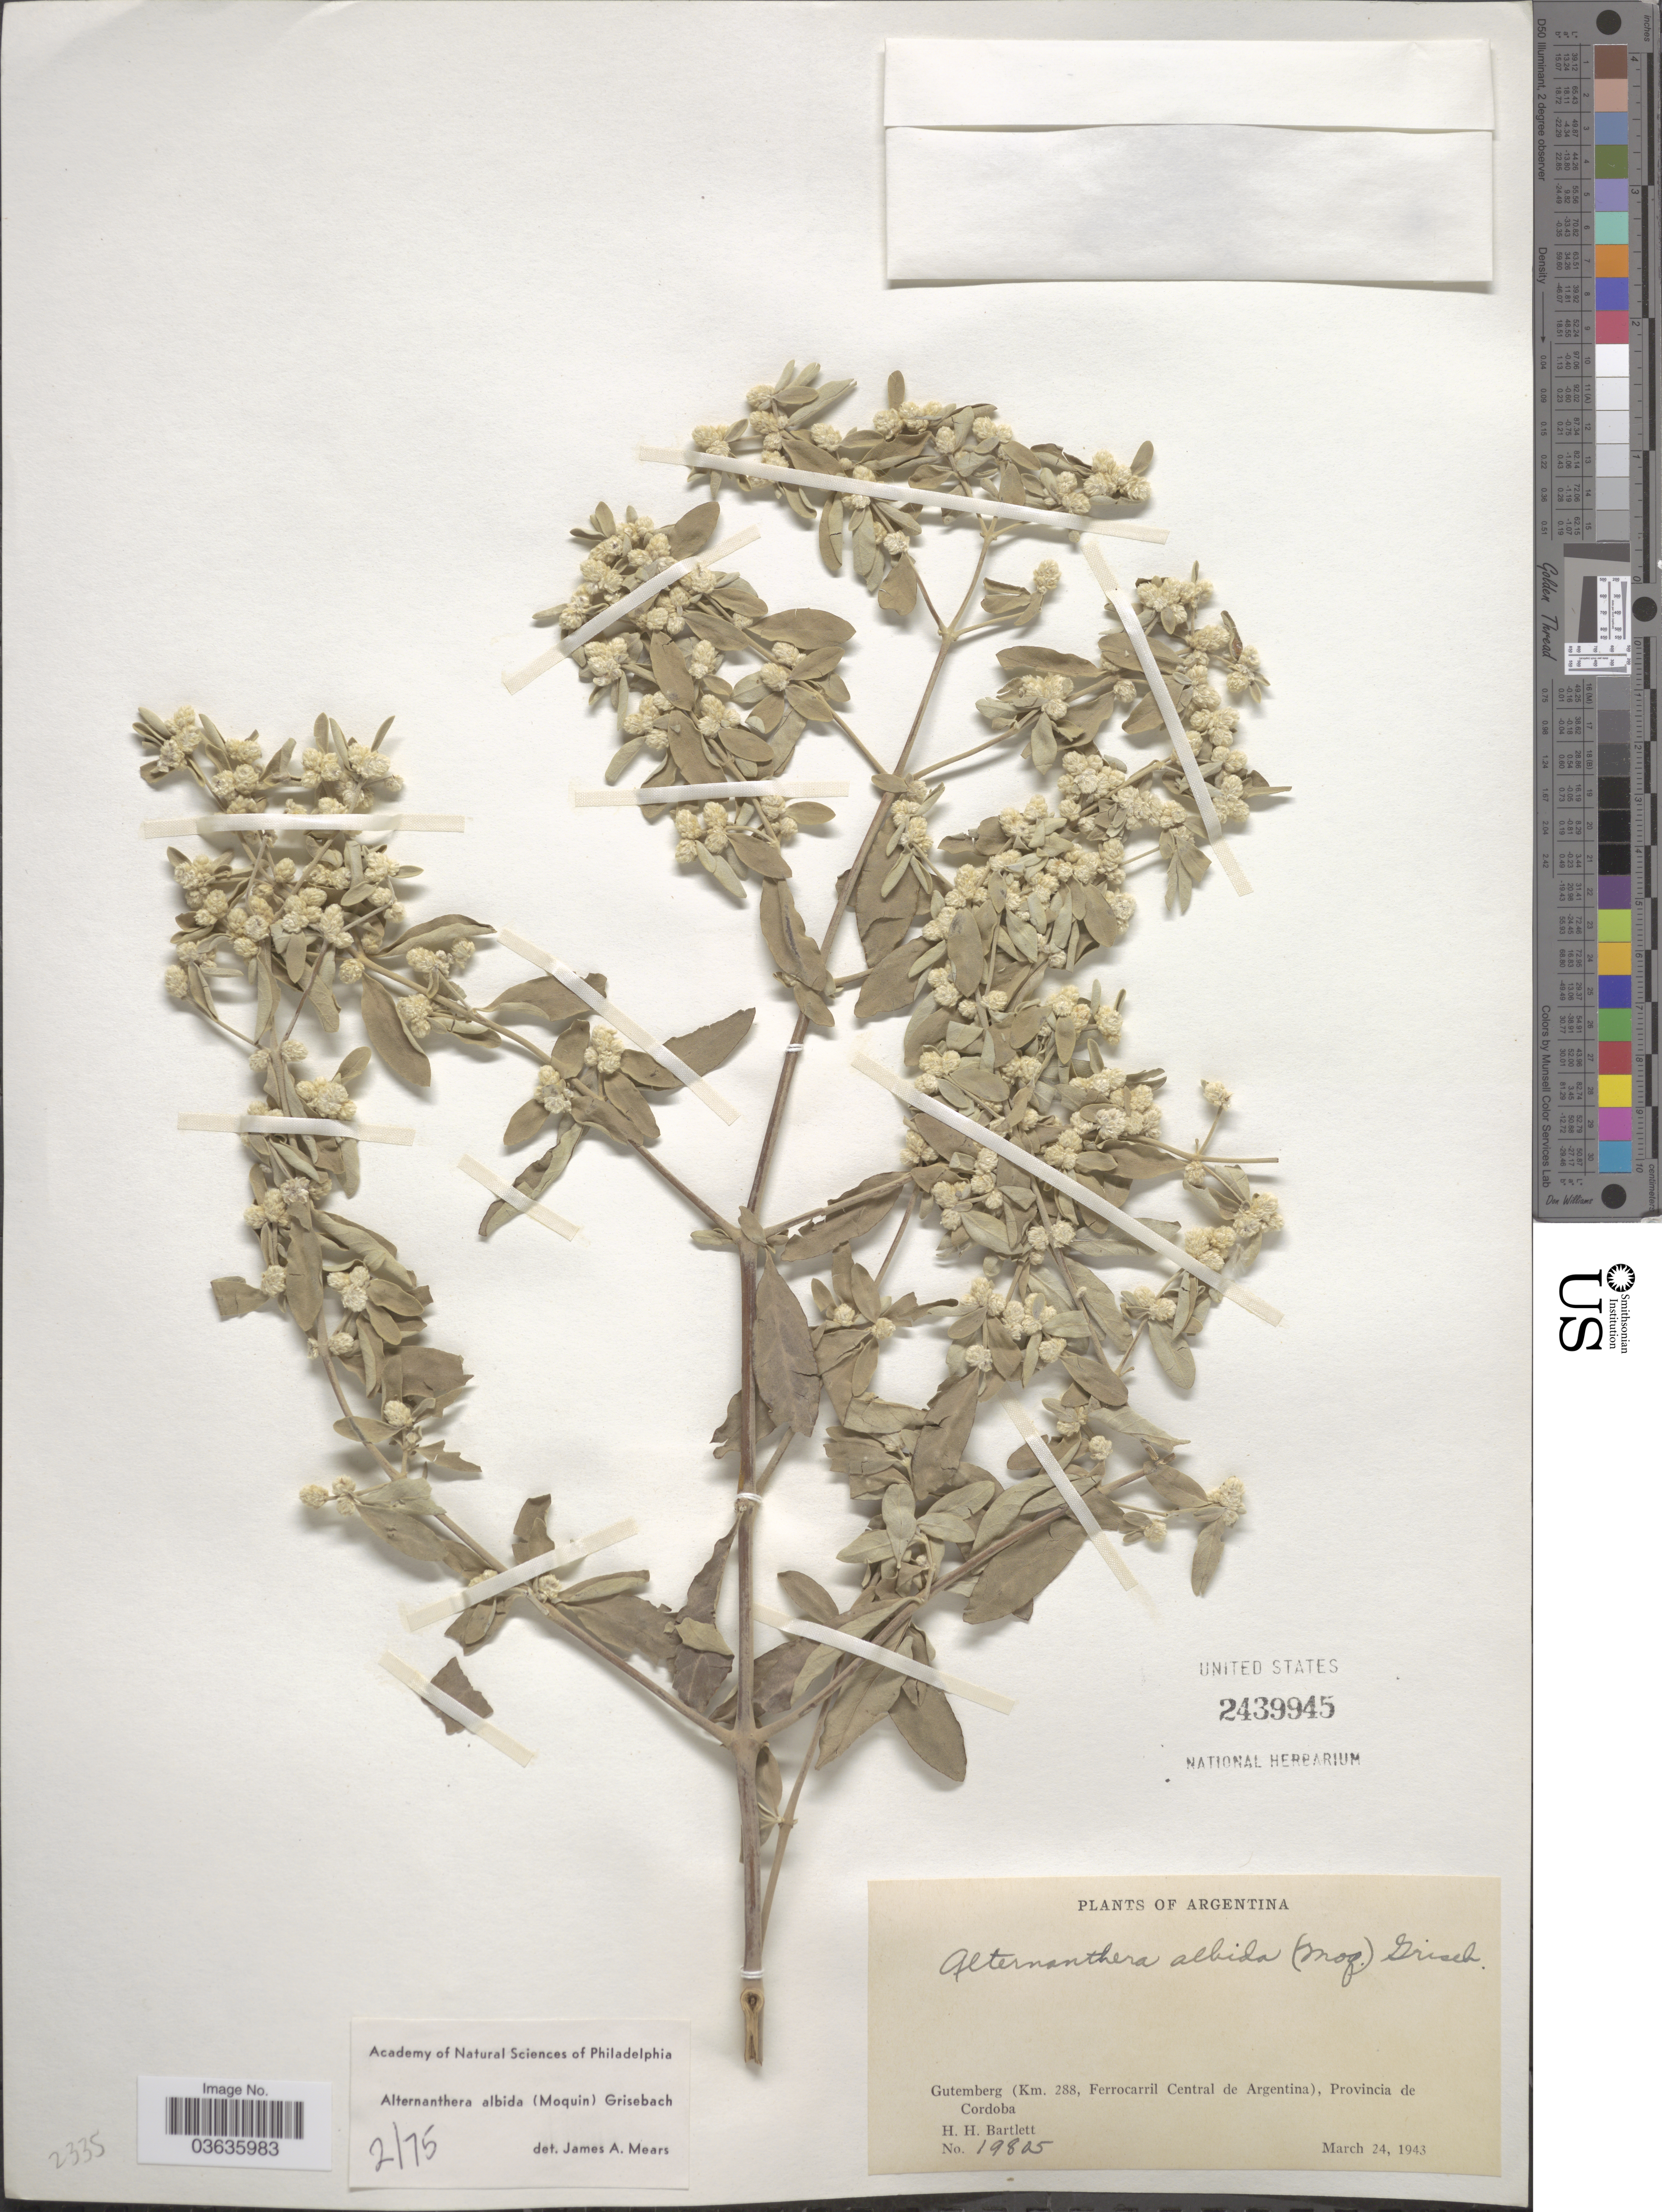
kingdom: Plantae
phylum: Tracheophyta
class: Magnoliopsida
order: Caryophyllales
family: Amaranthaceae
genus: Alternanthera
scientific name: Alternanthera albida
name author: (Moq.) Griseb.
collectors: H. H. Bartlett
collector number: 19805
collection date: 1943-03-24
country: Argentina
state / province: Cordoba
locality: Gutemberg (Km. 288, Ferrocarril Central de Argentina).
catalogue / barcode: US 2439945